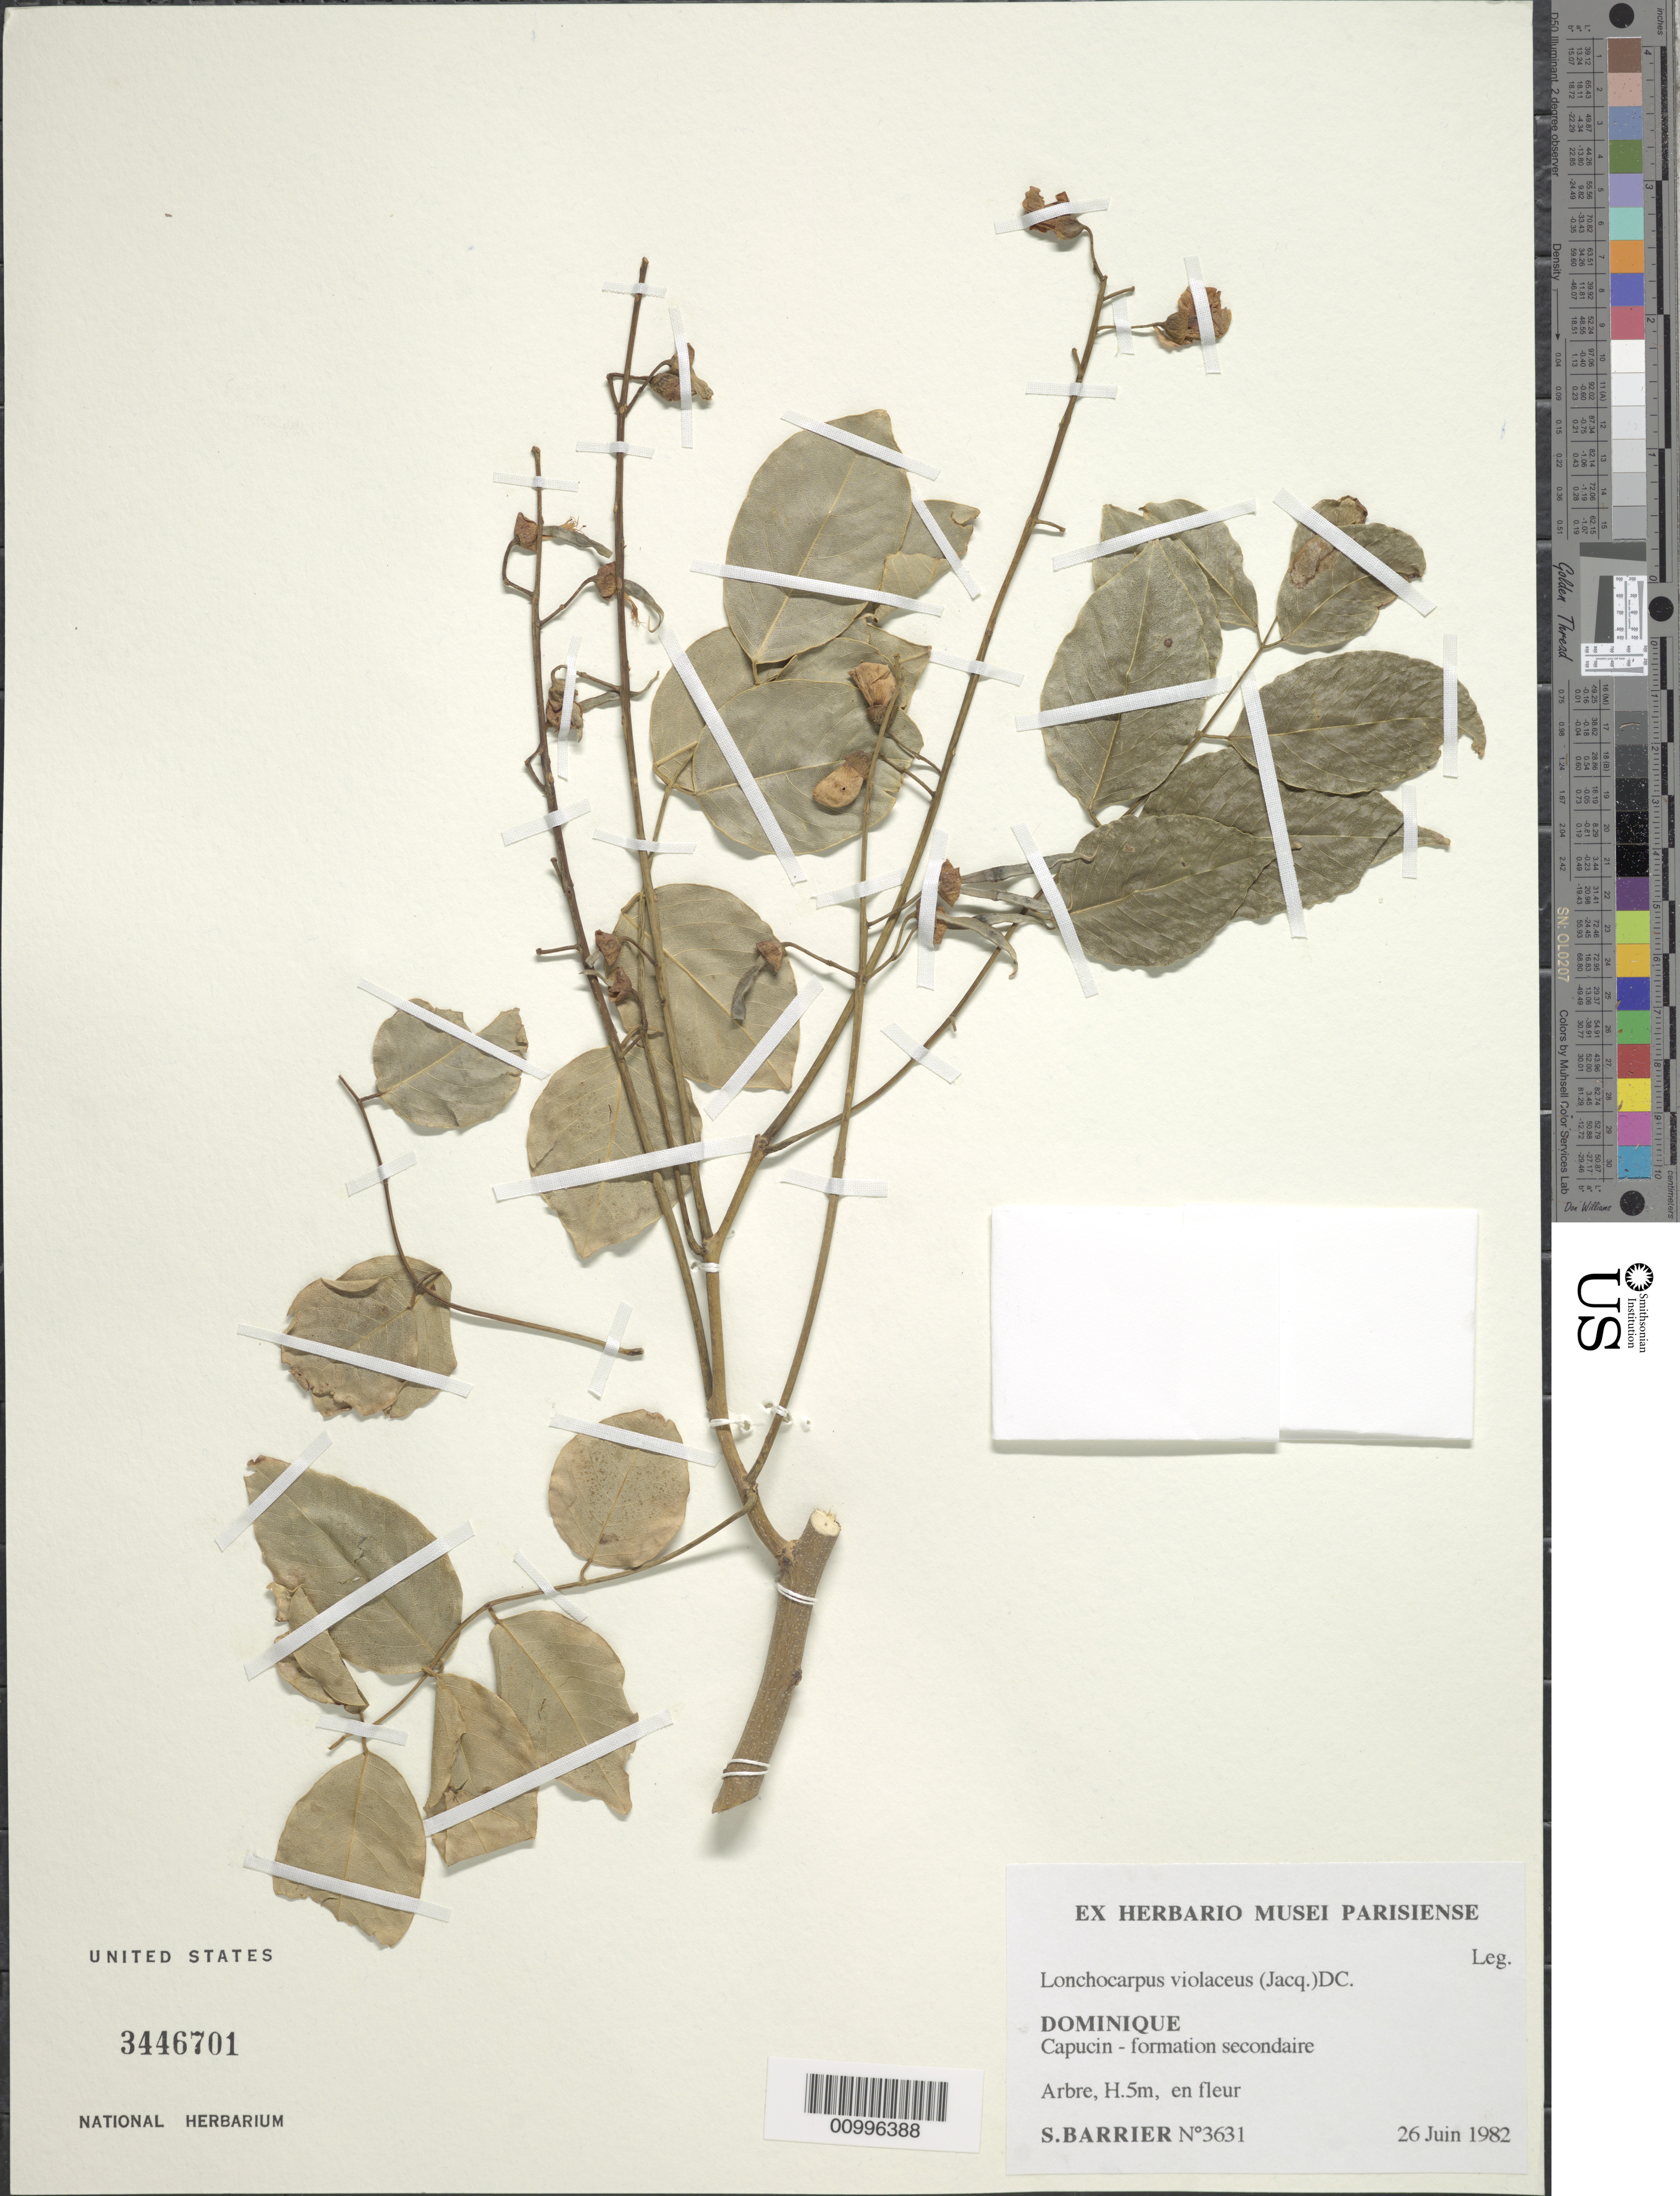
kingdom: Plantae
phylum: Tracheophyta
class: Magnoliopsida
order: Fabales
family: Fabaceae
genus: Lonchocarpus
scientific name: Lonchocarpus violaceus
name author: (Jacq.) DC.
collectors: S. Barrier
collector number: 3631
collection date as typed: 26 Jun 1982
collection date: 1982-06-26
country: Dominica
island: Dominica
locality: Capucin- formation socondaire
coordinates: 0 N, 0 E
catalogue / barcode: US 3446701